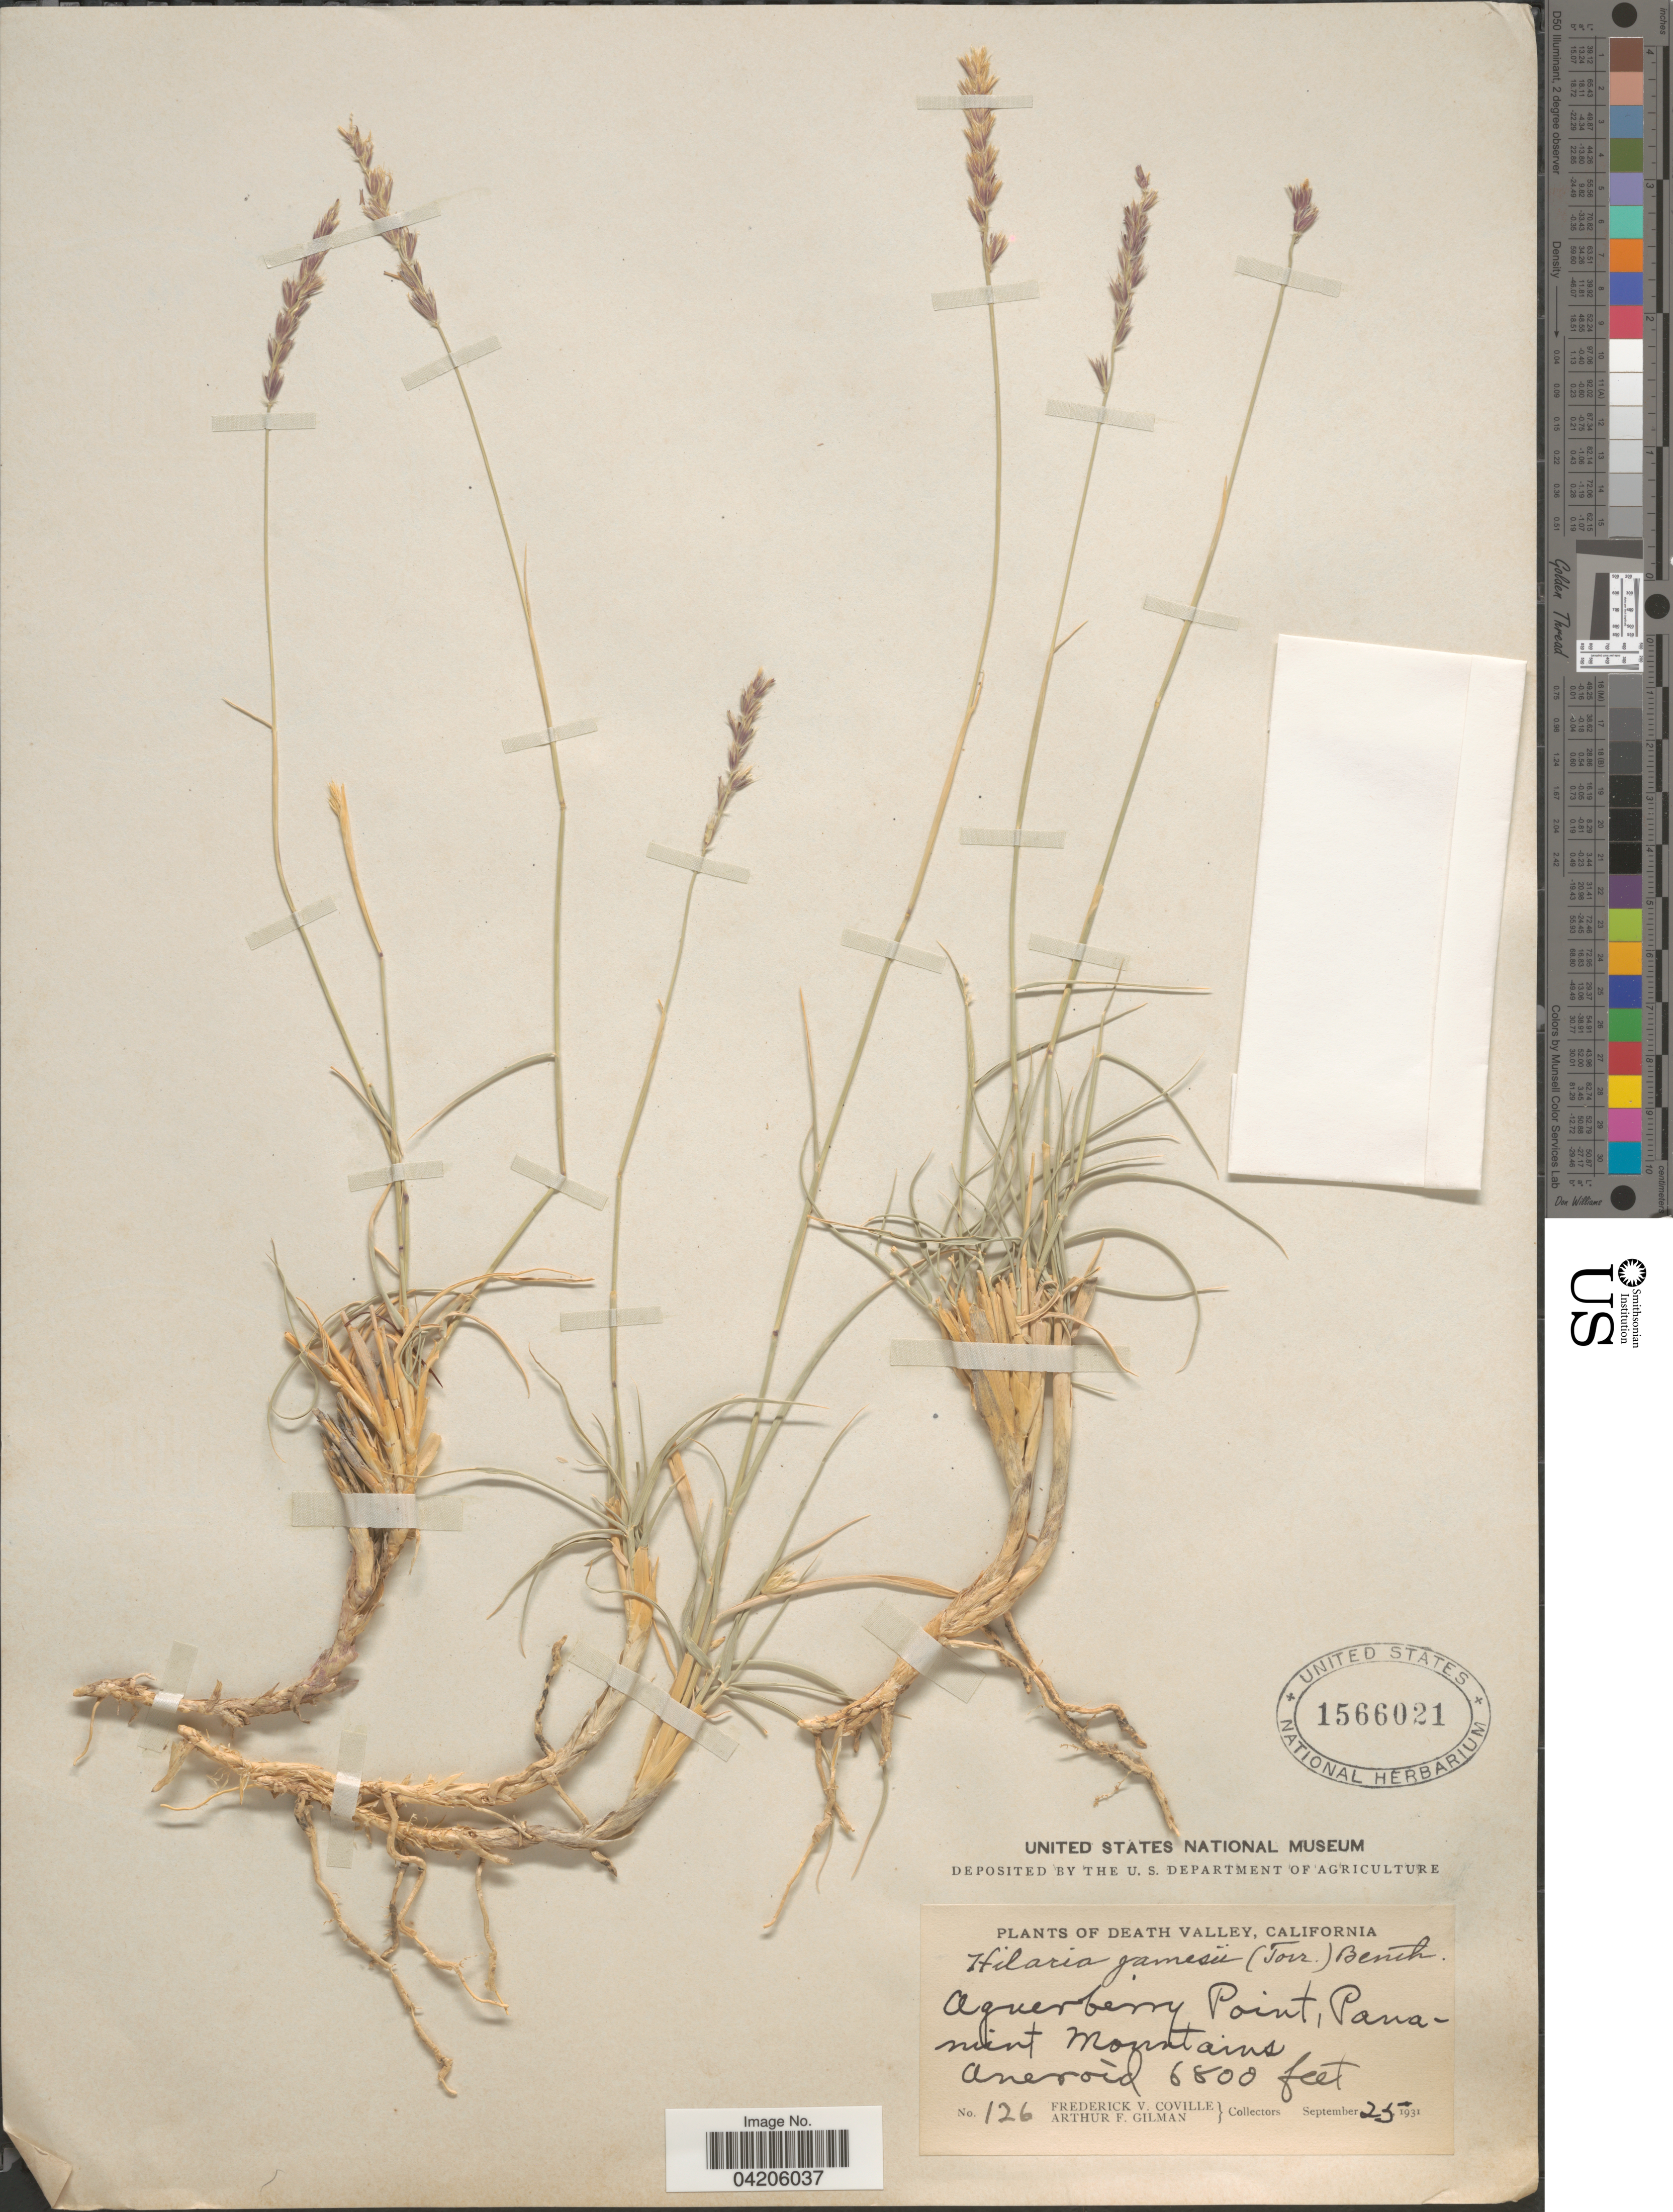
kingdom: Plantae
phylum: Tracheophyta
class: Liliopsida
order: Poales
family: Poaceae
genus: Hilaria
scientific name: Hilaria jamesii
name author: (Torr.) Benth.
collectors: F. V. Coville & A. Gilman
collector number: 126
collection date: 1931-09-25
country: United States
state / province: California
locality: Death Valley. Aguerberry Point, Panamint Mountains. Aneroid.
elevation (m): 2073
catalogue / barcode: US 1566021